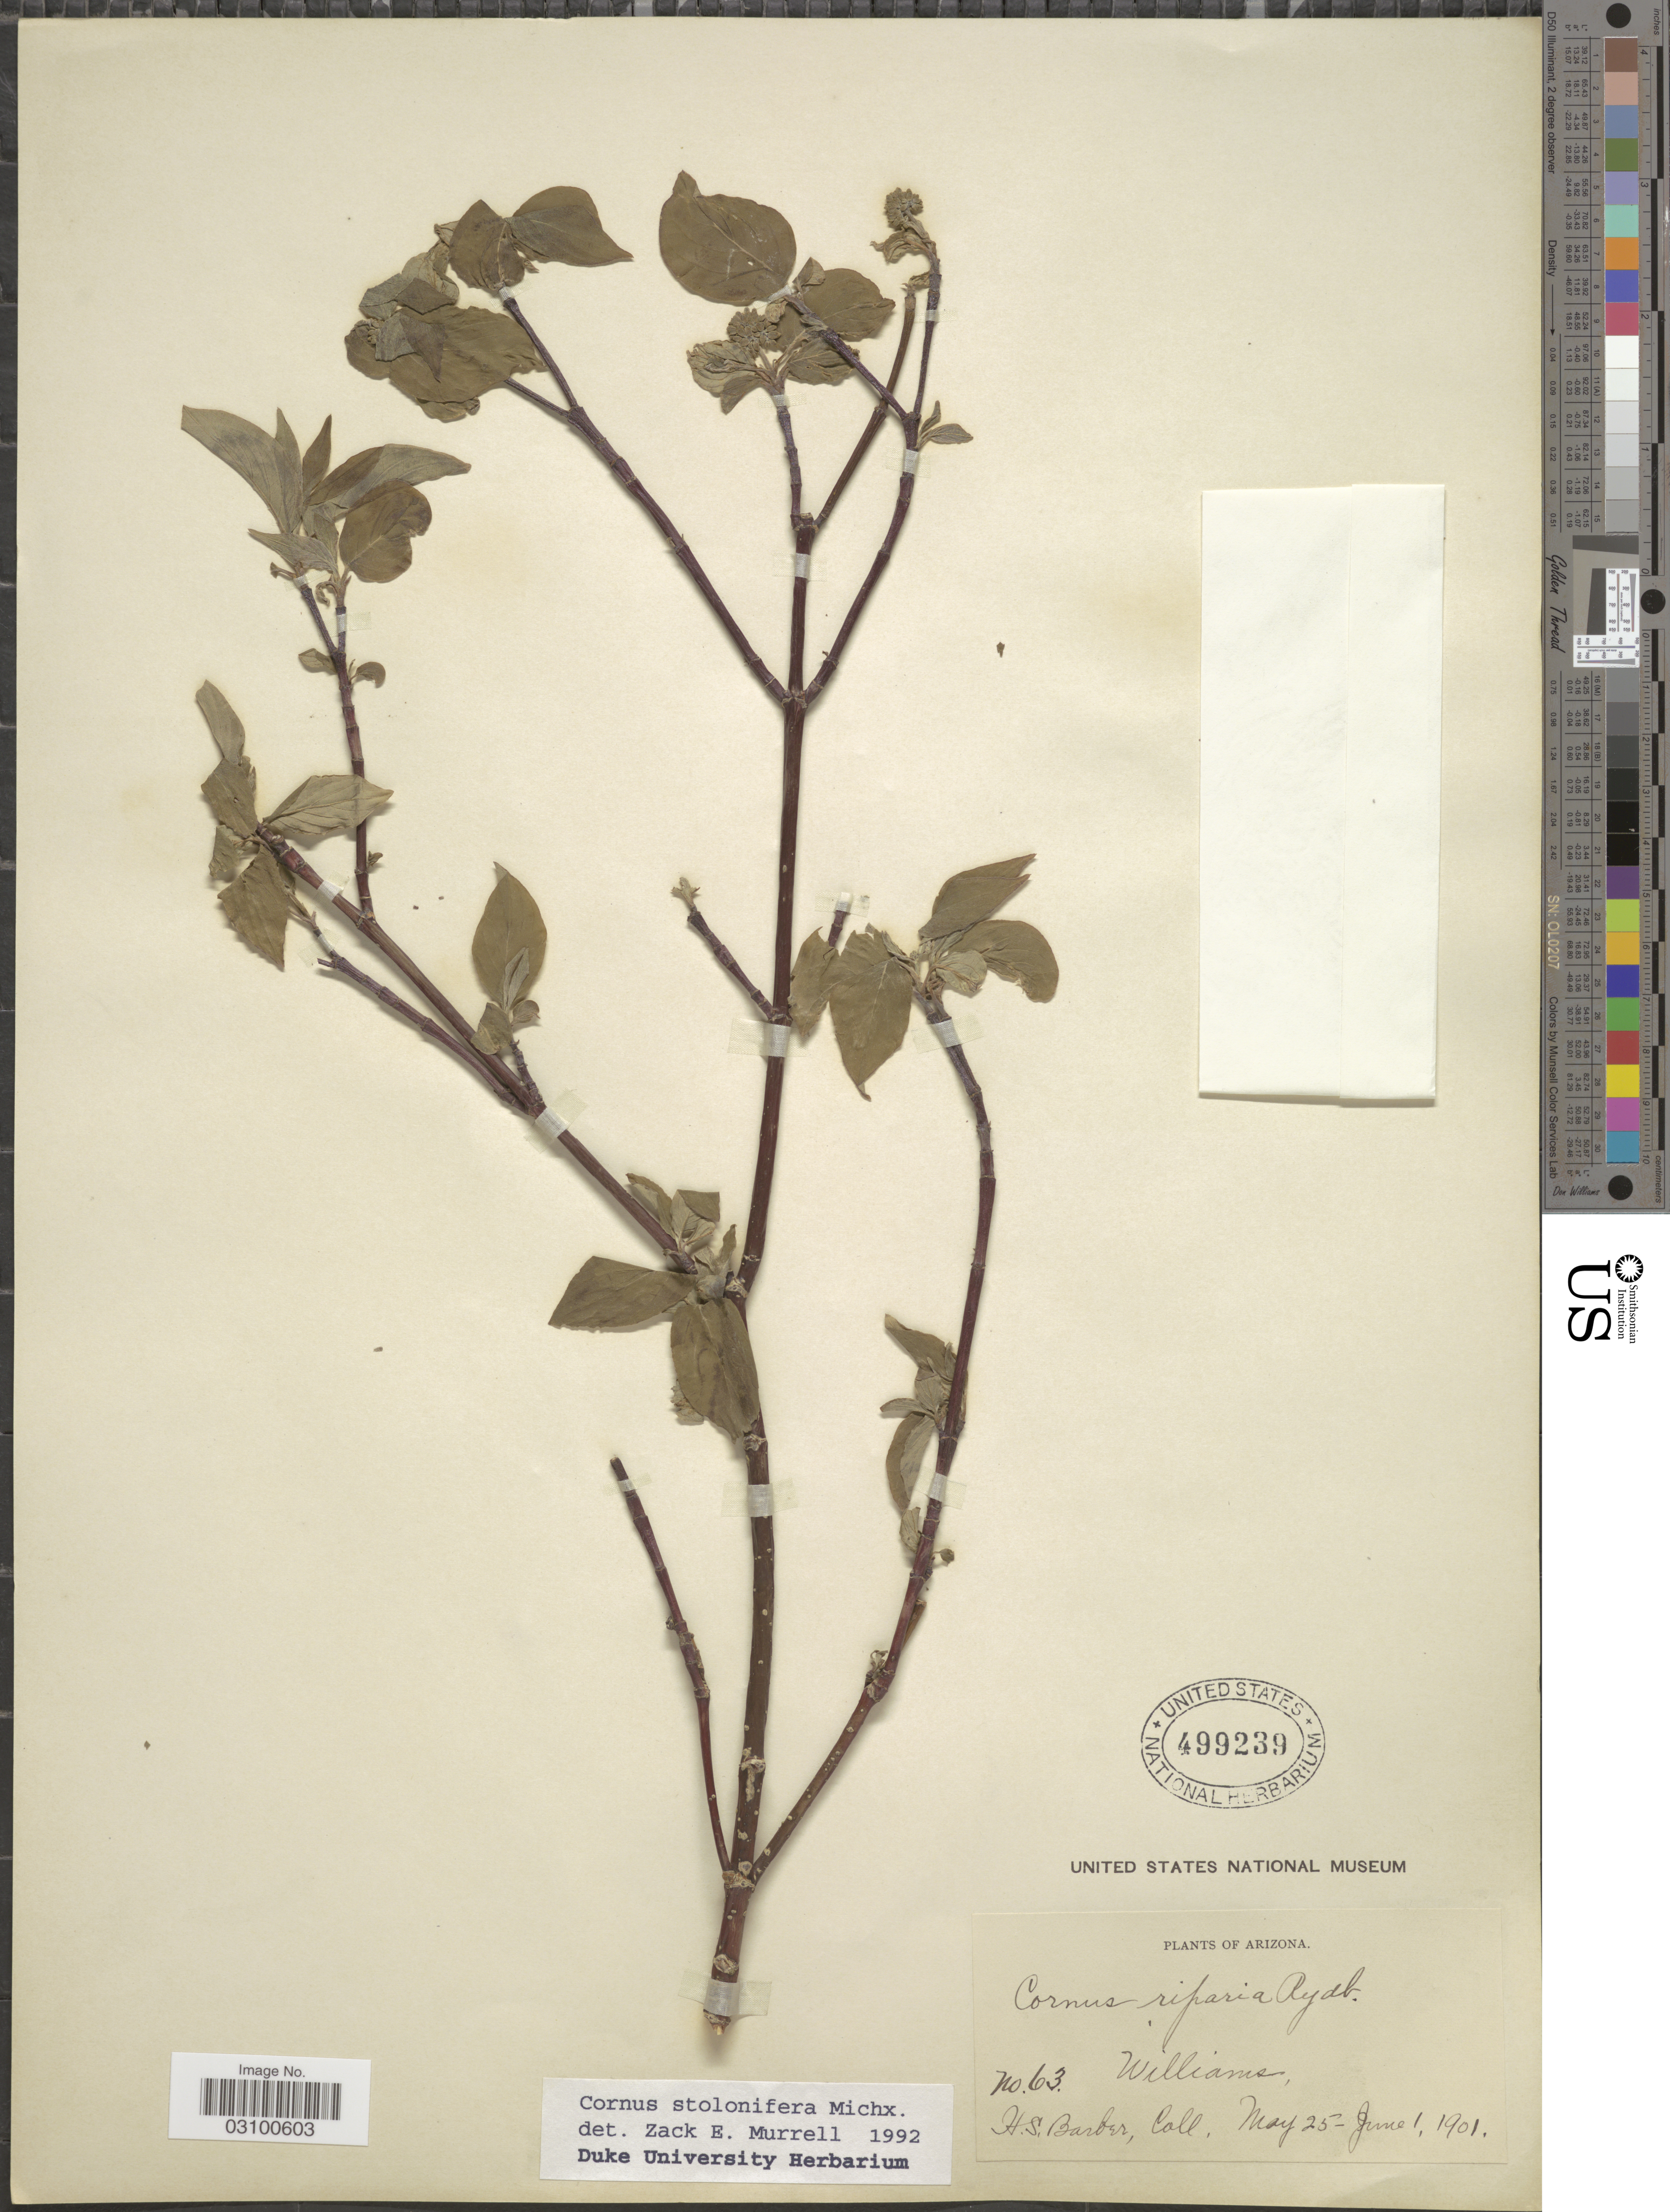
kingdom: Plantae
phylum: Tracheophyta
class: Magnoliopsida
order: Cornales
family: Cornaceae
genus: Cornus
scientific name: Cornus sericea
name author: L.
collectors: H. Barber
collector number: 63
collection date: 1901-05-25/1901-06-01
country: United States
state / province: Arizona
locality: Williams.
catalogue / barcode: US 499239